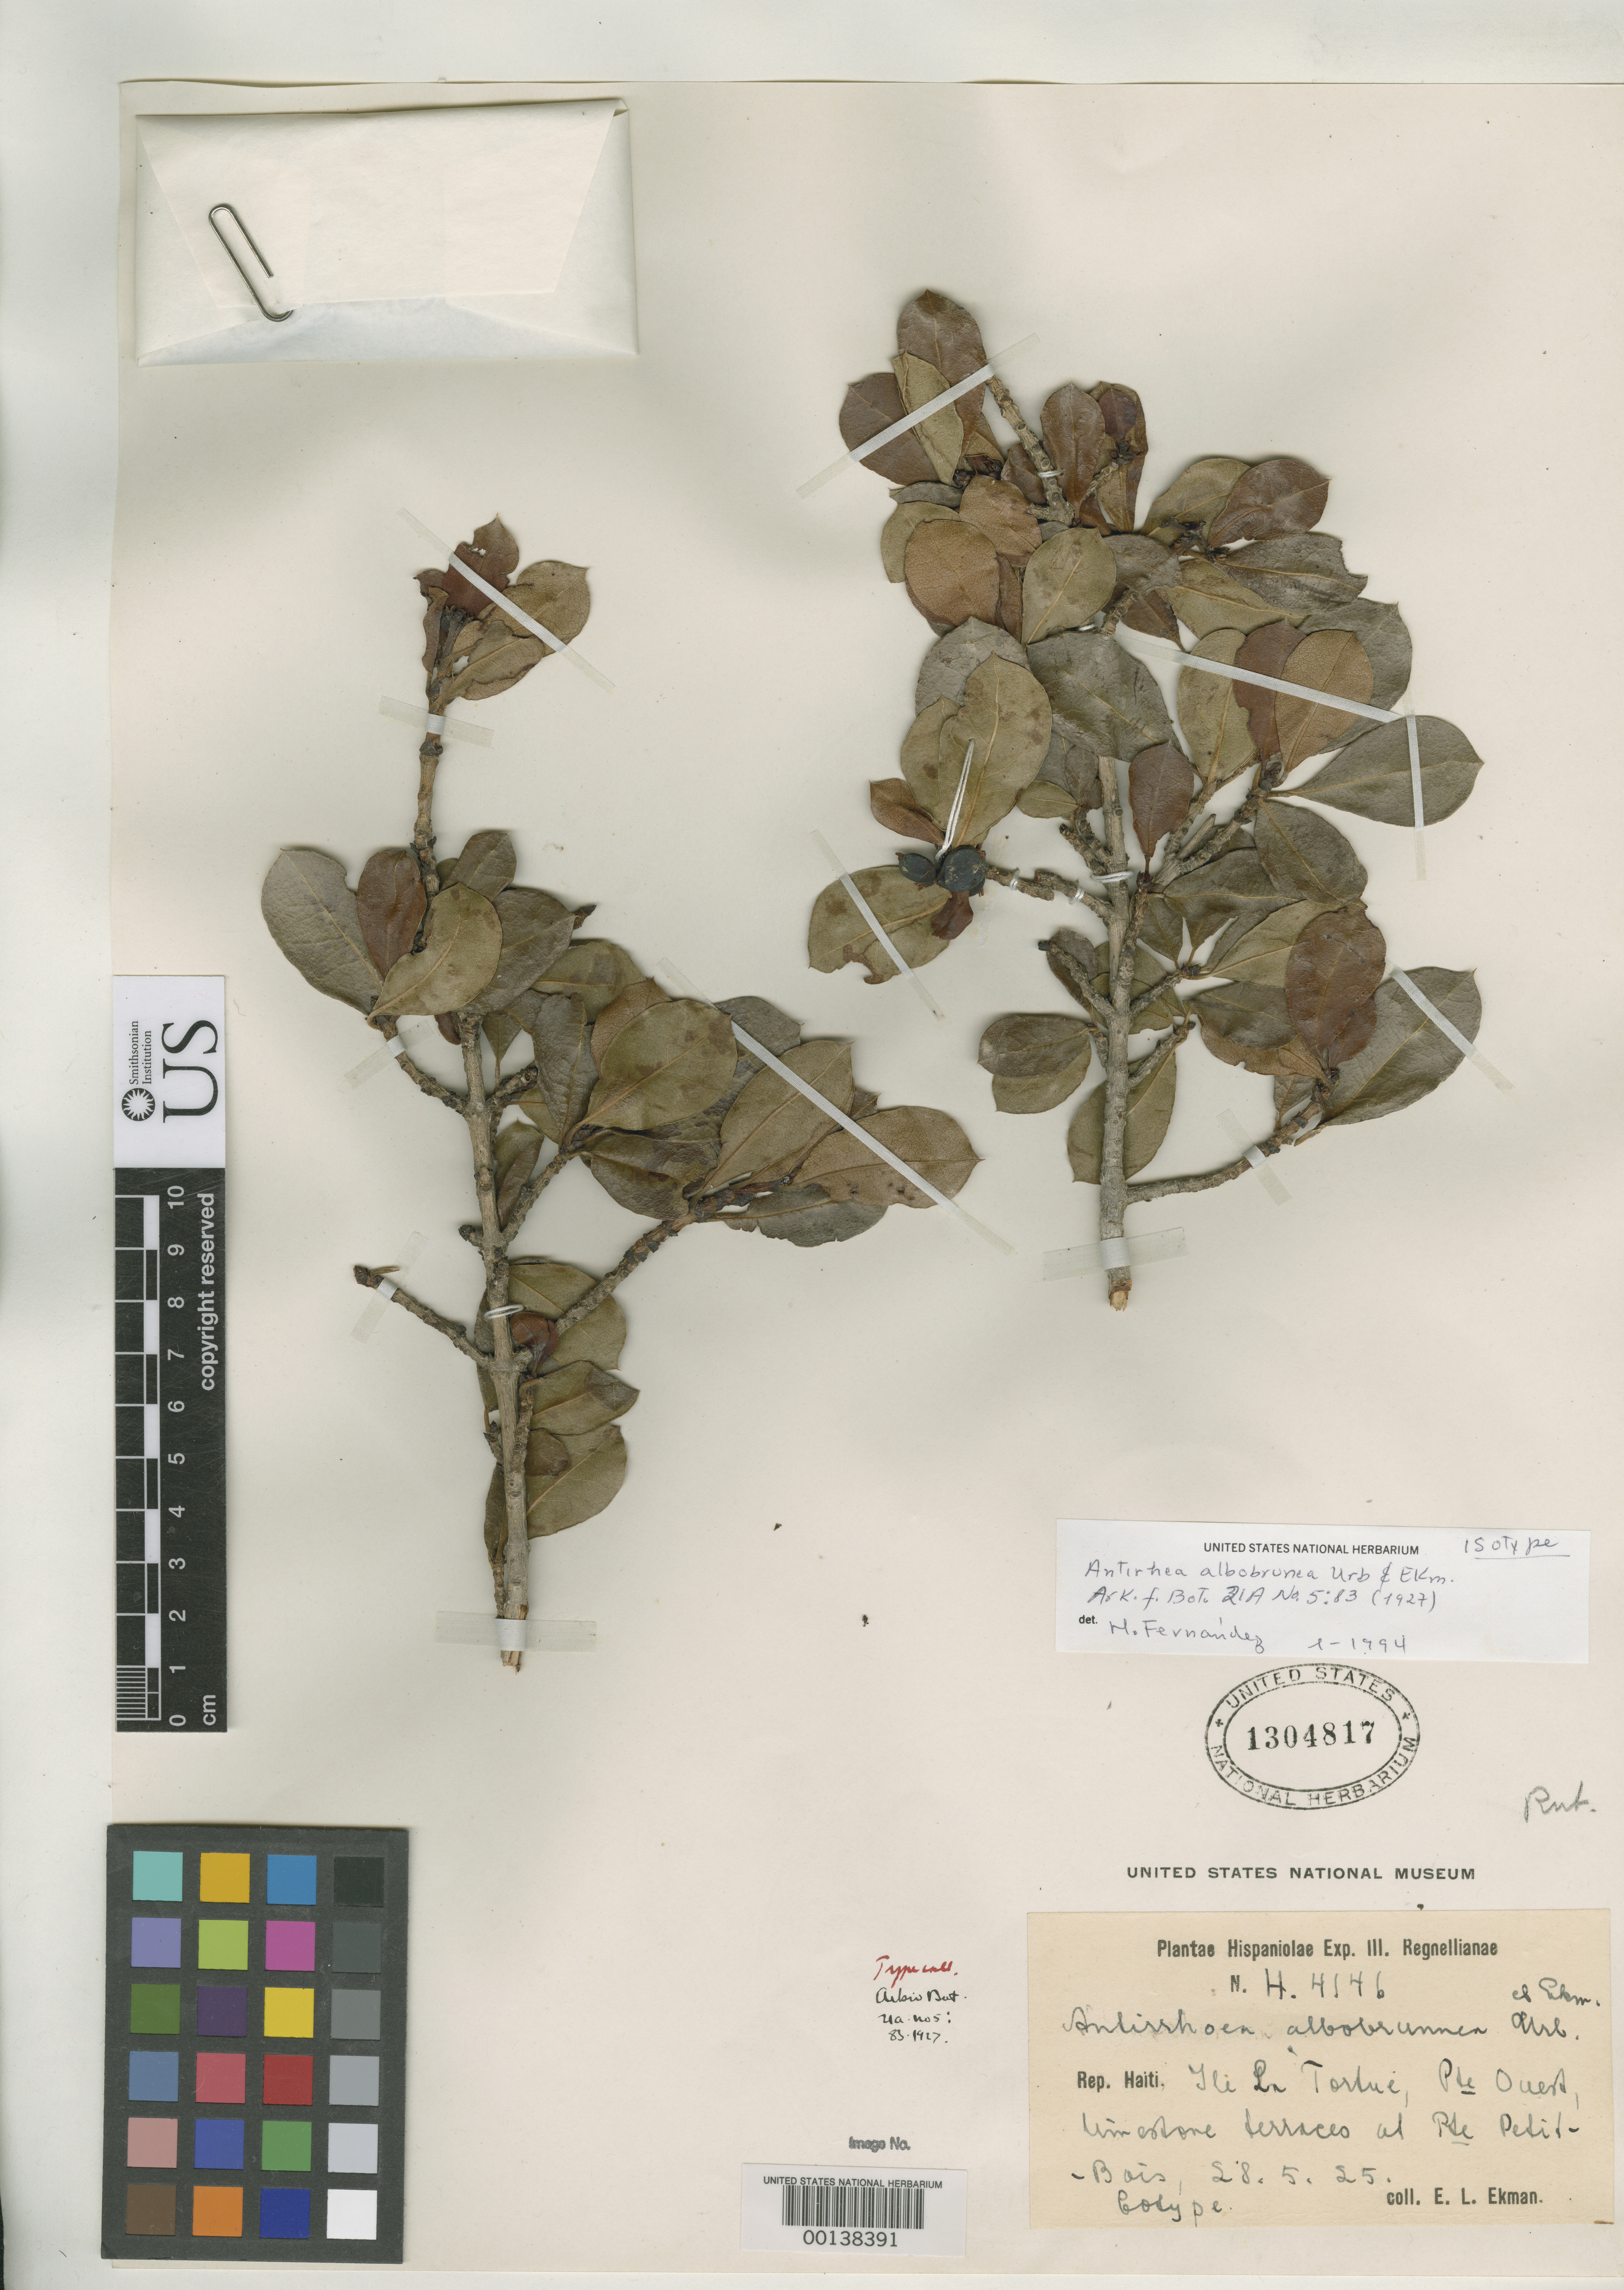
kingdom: Plantae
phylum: Tracheophyta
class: Magnoliopsida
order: Gentianales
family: Rubiaceae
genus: Antirhea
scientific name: Antirhea albobrunea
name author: Urb. & Ekman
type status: Isotype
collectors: E. L. Ekman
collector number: H 4146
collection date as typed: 28 May 1925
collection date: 1925-05-28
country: Haiti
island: Tortue Island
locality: Insula La Tortue ad pointe Petit-bois.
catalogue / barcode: US 1304817